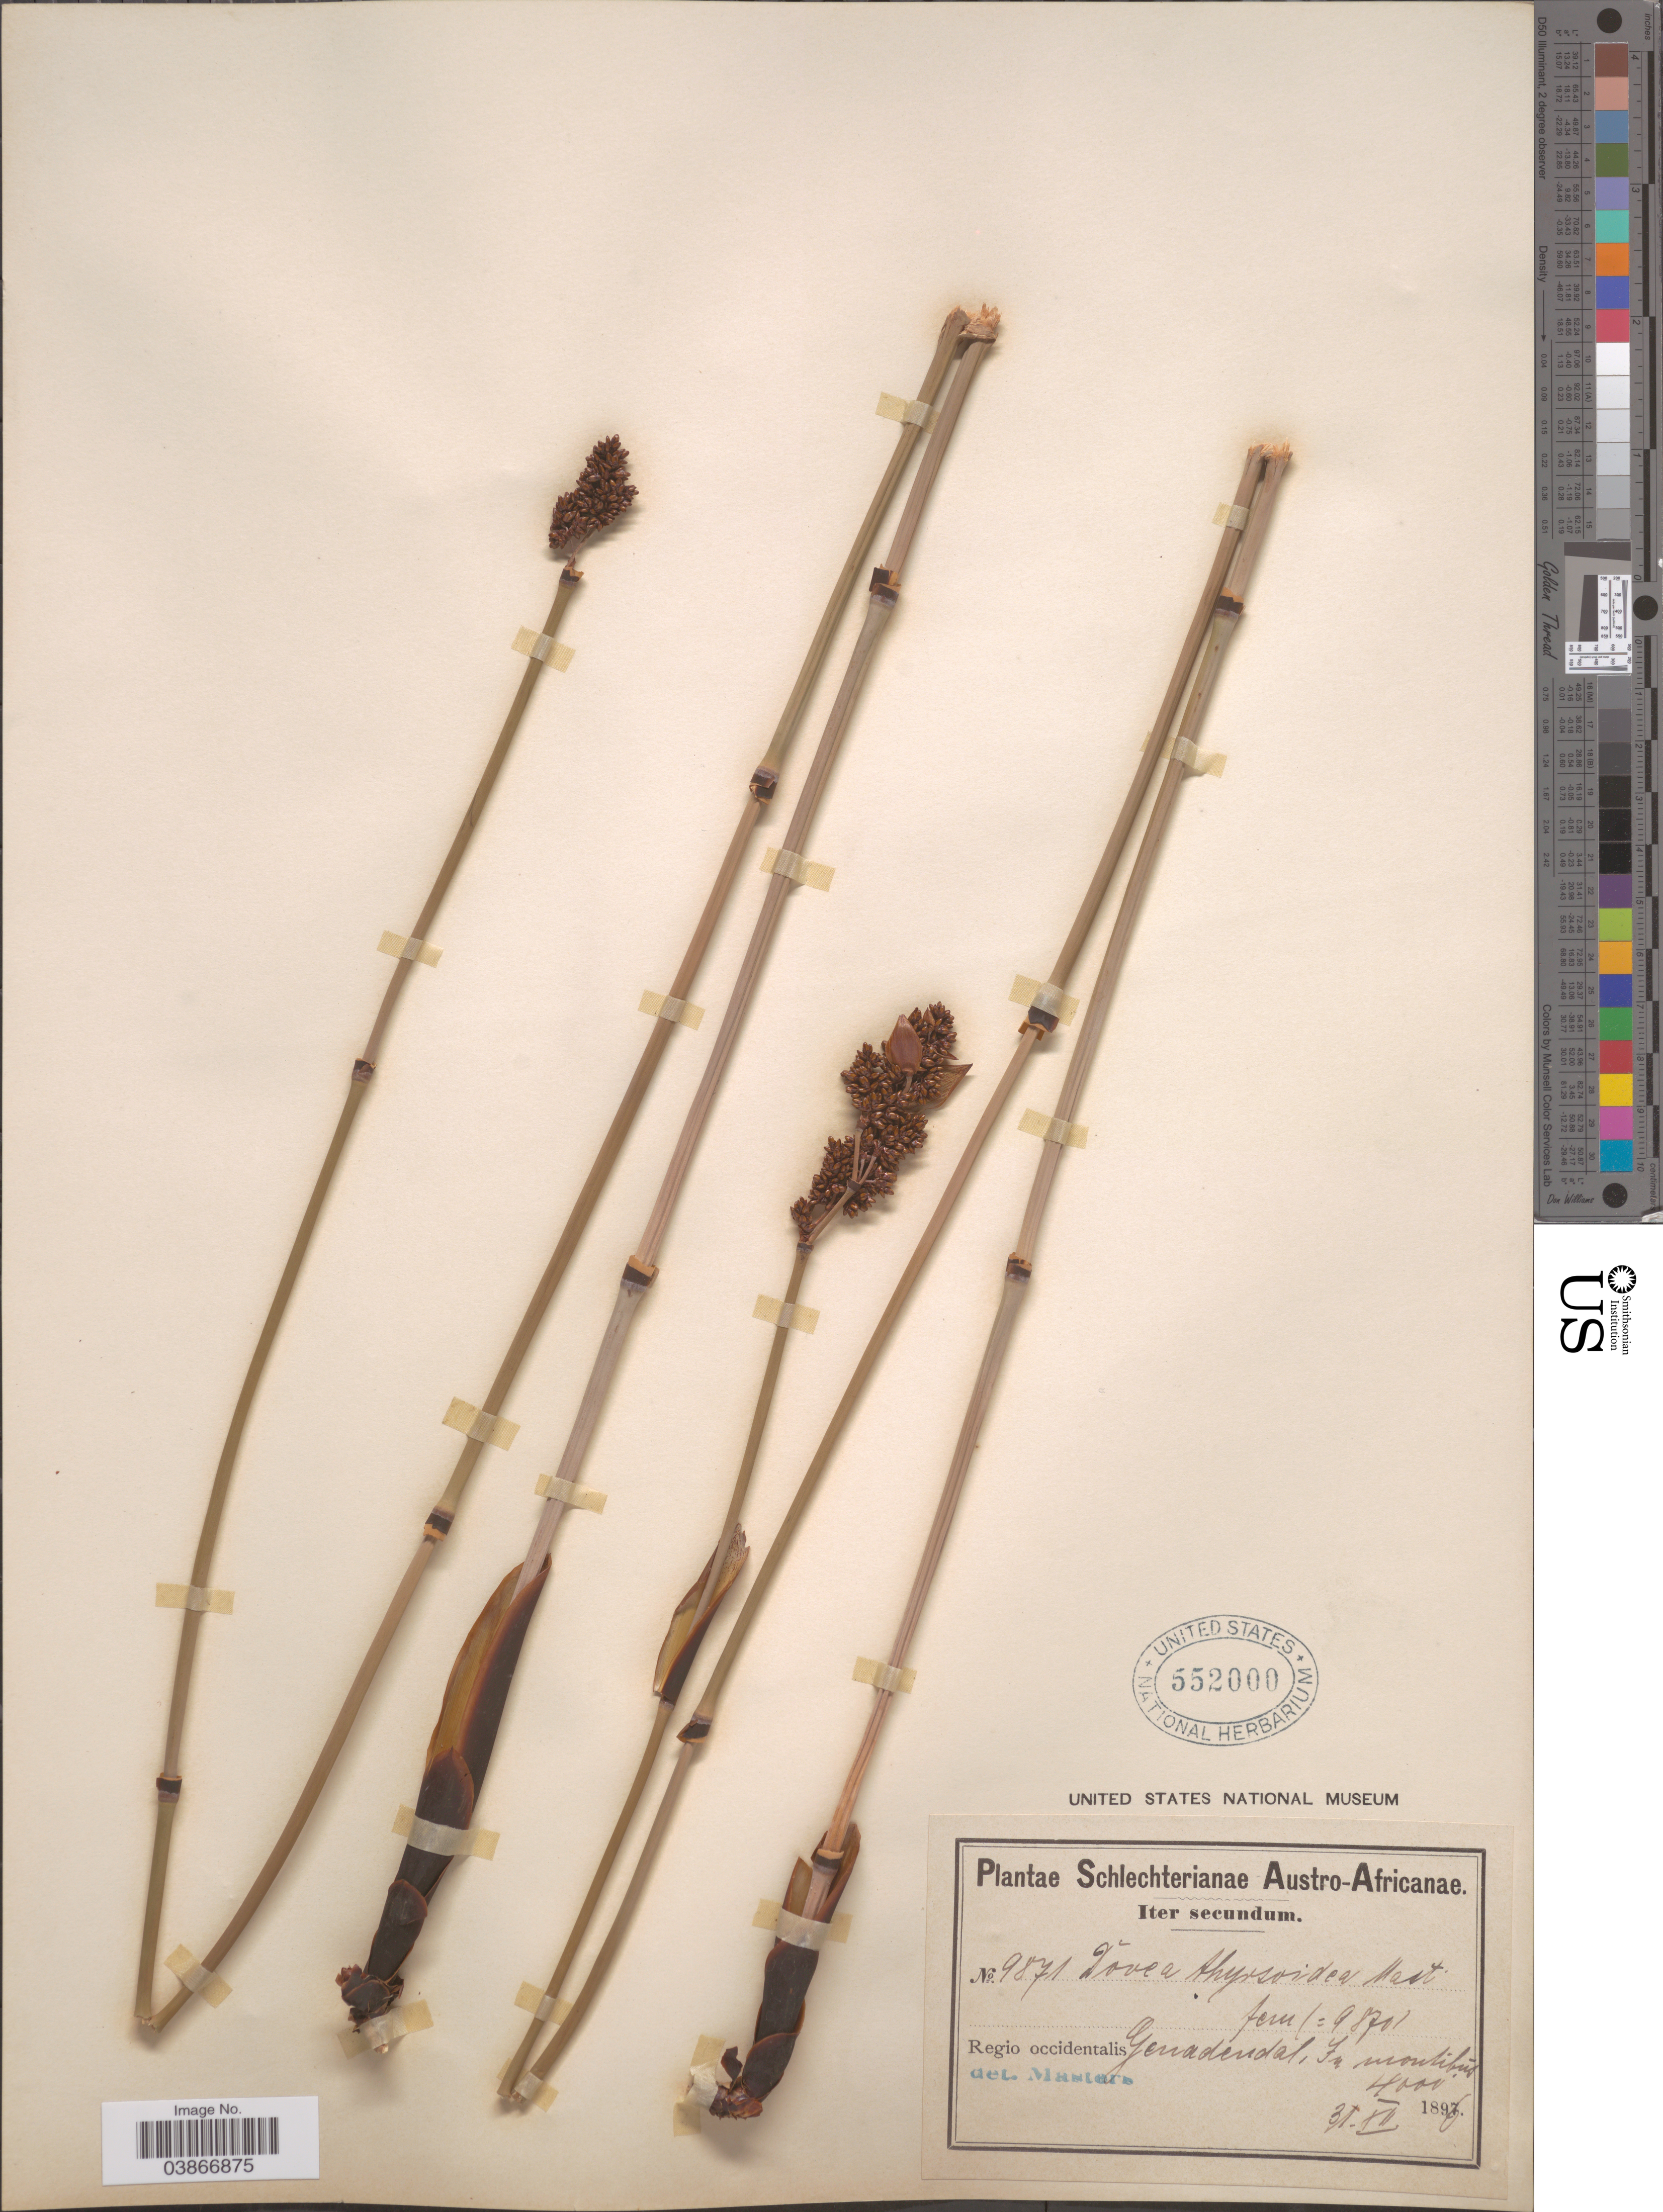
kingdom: Plantae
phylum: Tracheophyta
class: Liliopsida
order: Poales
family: Restionaceae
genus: Elegia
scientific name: Elegia thyrsoidea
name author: Pillans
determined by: Strong, Mark T., (BOT), Smithsonian Institution - National Museum of Natural History (UNITED STATES)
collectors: Schlechter, --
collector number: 9871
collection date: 1896-12-31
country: South Africa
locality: Austro-Africanae. Regio occidentalis Genadendal, In montibús.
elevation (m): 1219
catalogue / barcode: US 552000